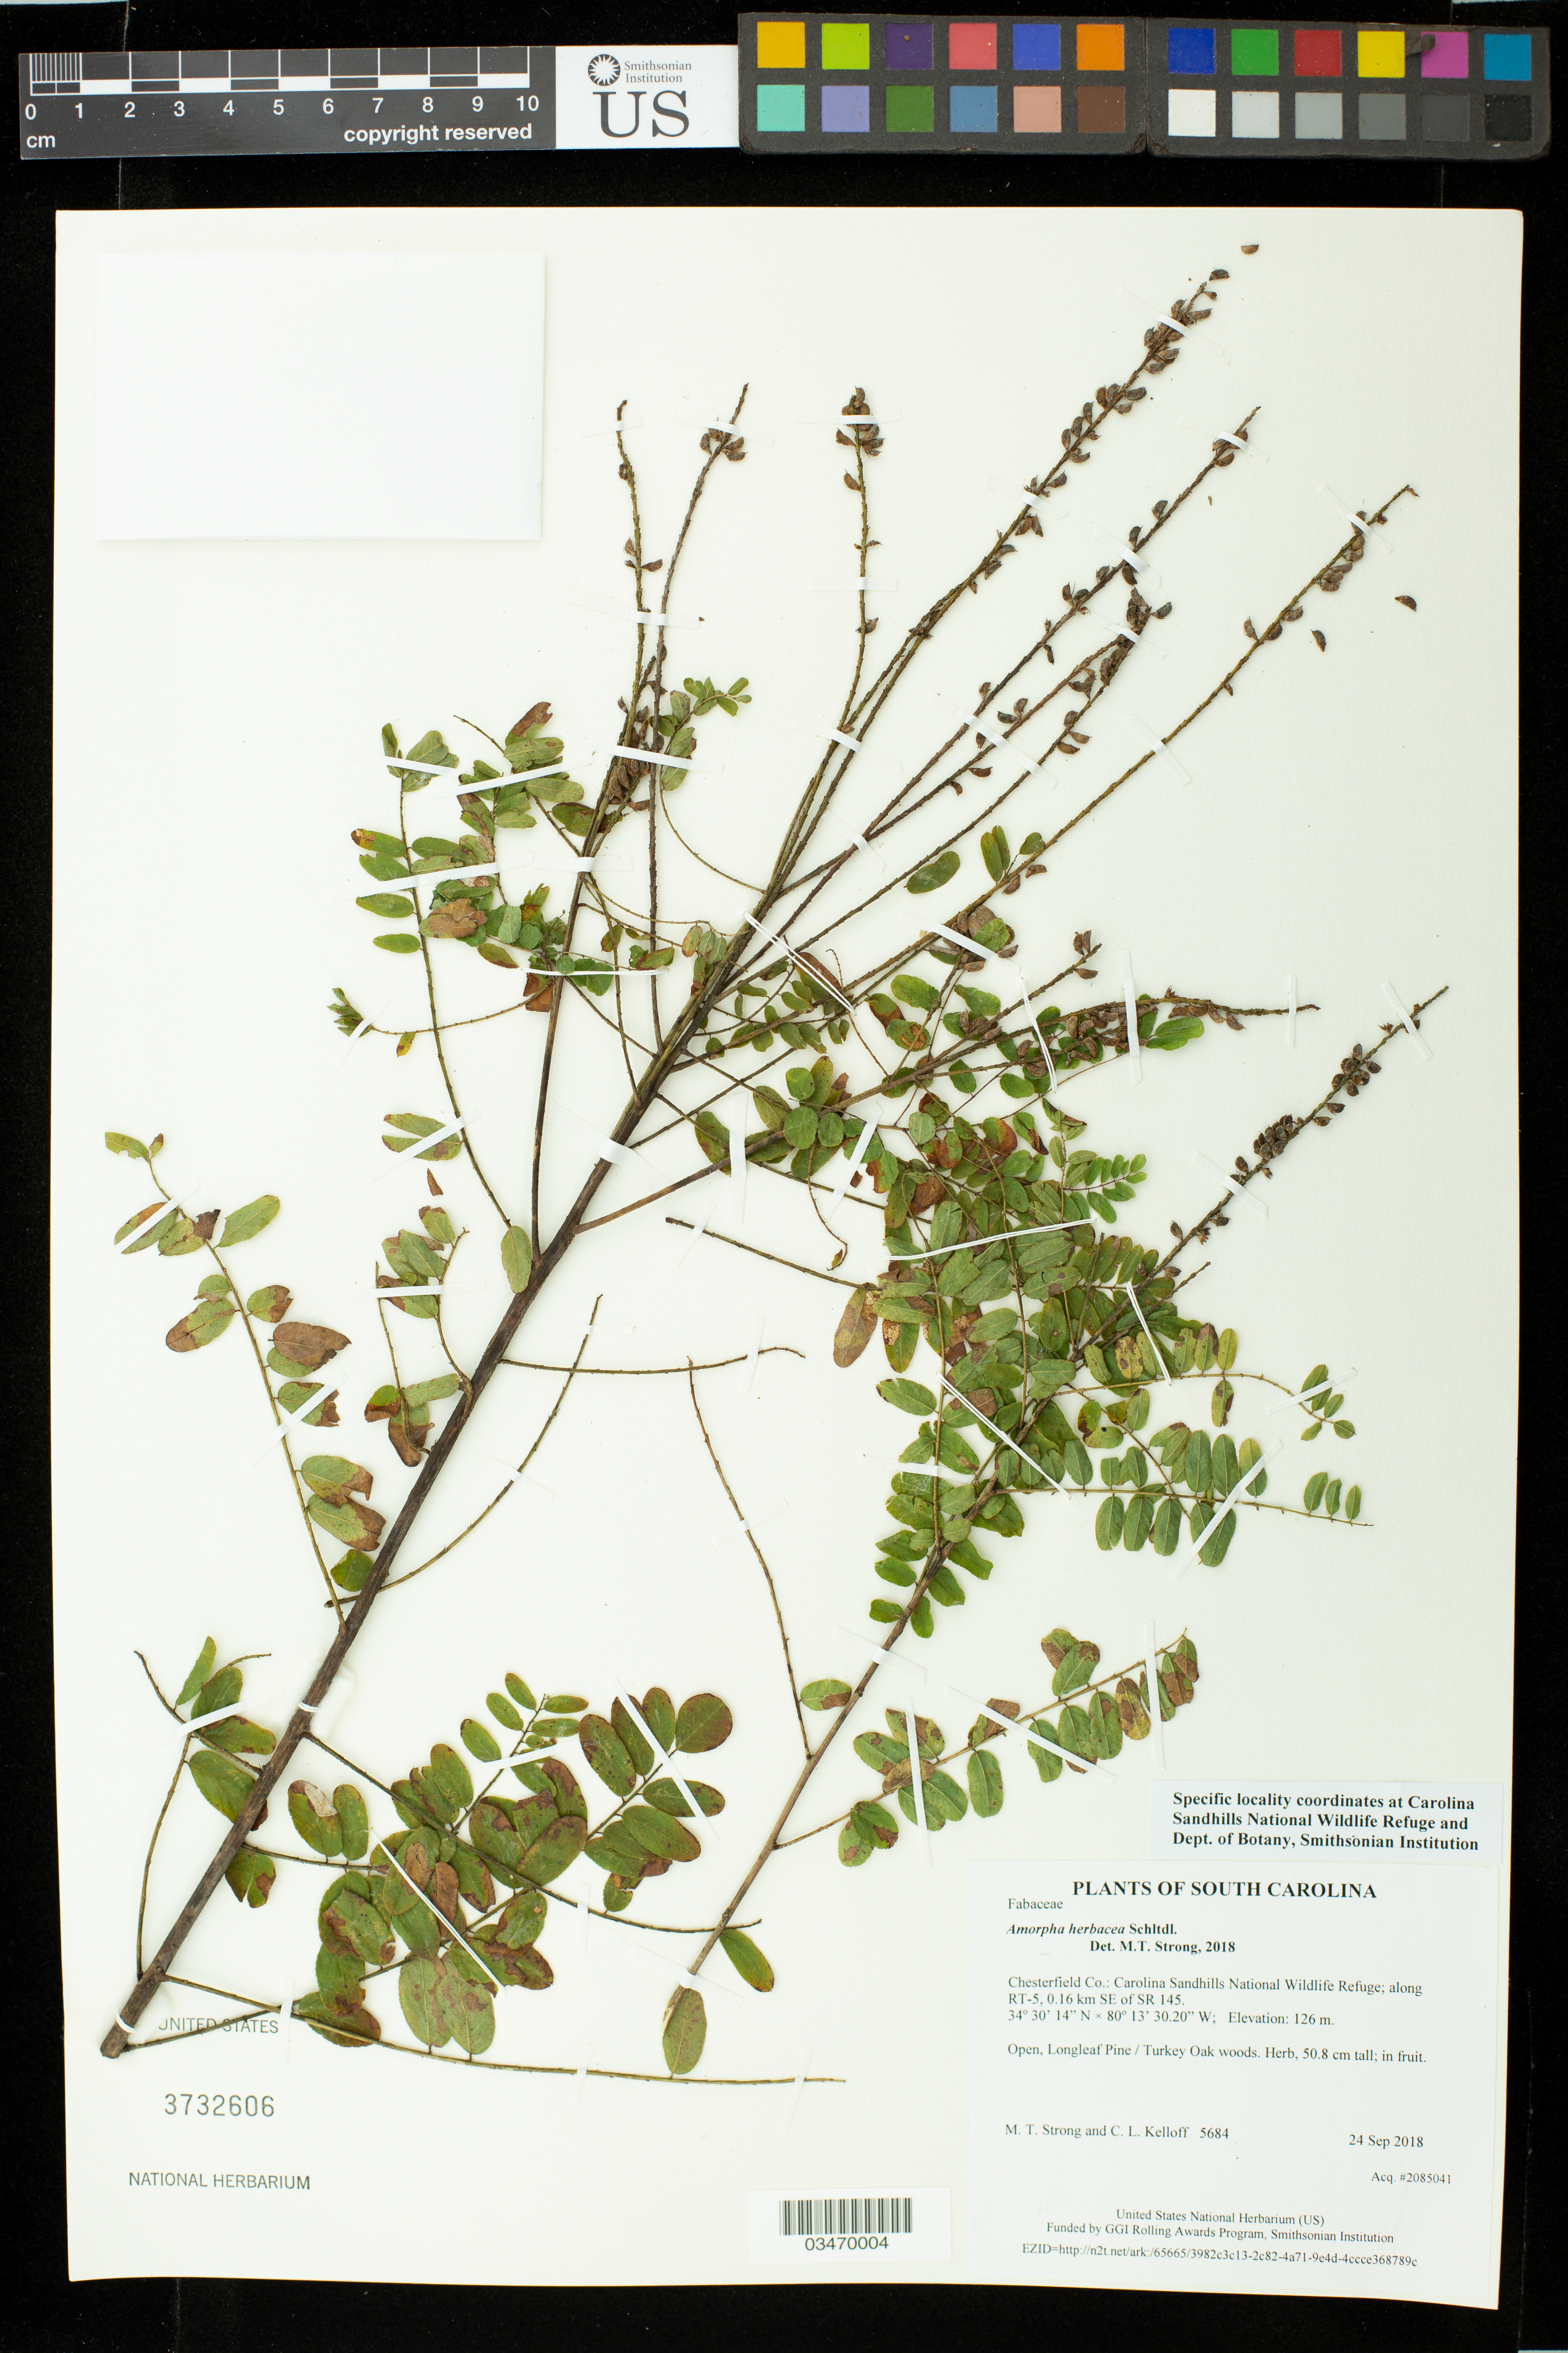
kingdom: Plantae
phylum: Tracheophyta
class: Magnoliopsida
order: Fabales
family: Fabaceae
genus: Amorpha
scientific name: Amorpha herbacea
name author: Schltdl.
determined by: Strong, M. T., (US), Smithsonian Institution - National Museum of Natural History (UNITED STATES)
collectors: M. T. Strong & C. L. Kelloff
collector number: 5684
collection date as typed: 24 Sep 2018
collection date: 2018-09-24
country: United States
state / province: South Carolina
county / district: Chesterfield Co.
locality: Carolina Sandhills National Wildlife Refuge; along RT-5, 0.16 km SE of SR 145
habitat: Open, Longleaf Pine / Turkey Oak woods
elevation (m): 126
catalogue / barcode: US 3732606